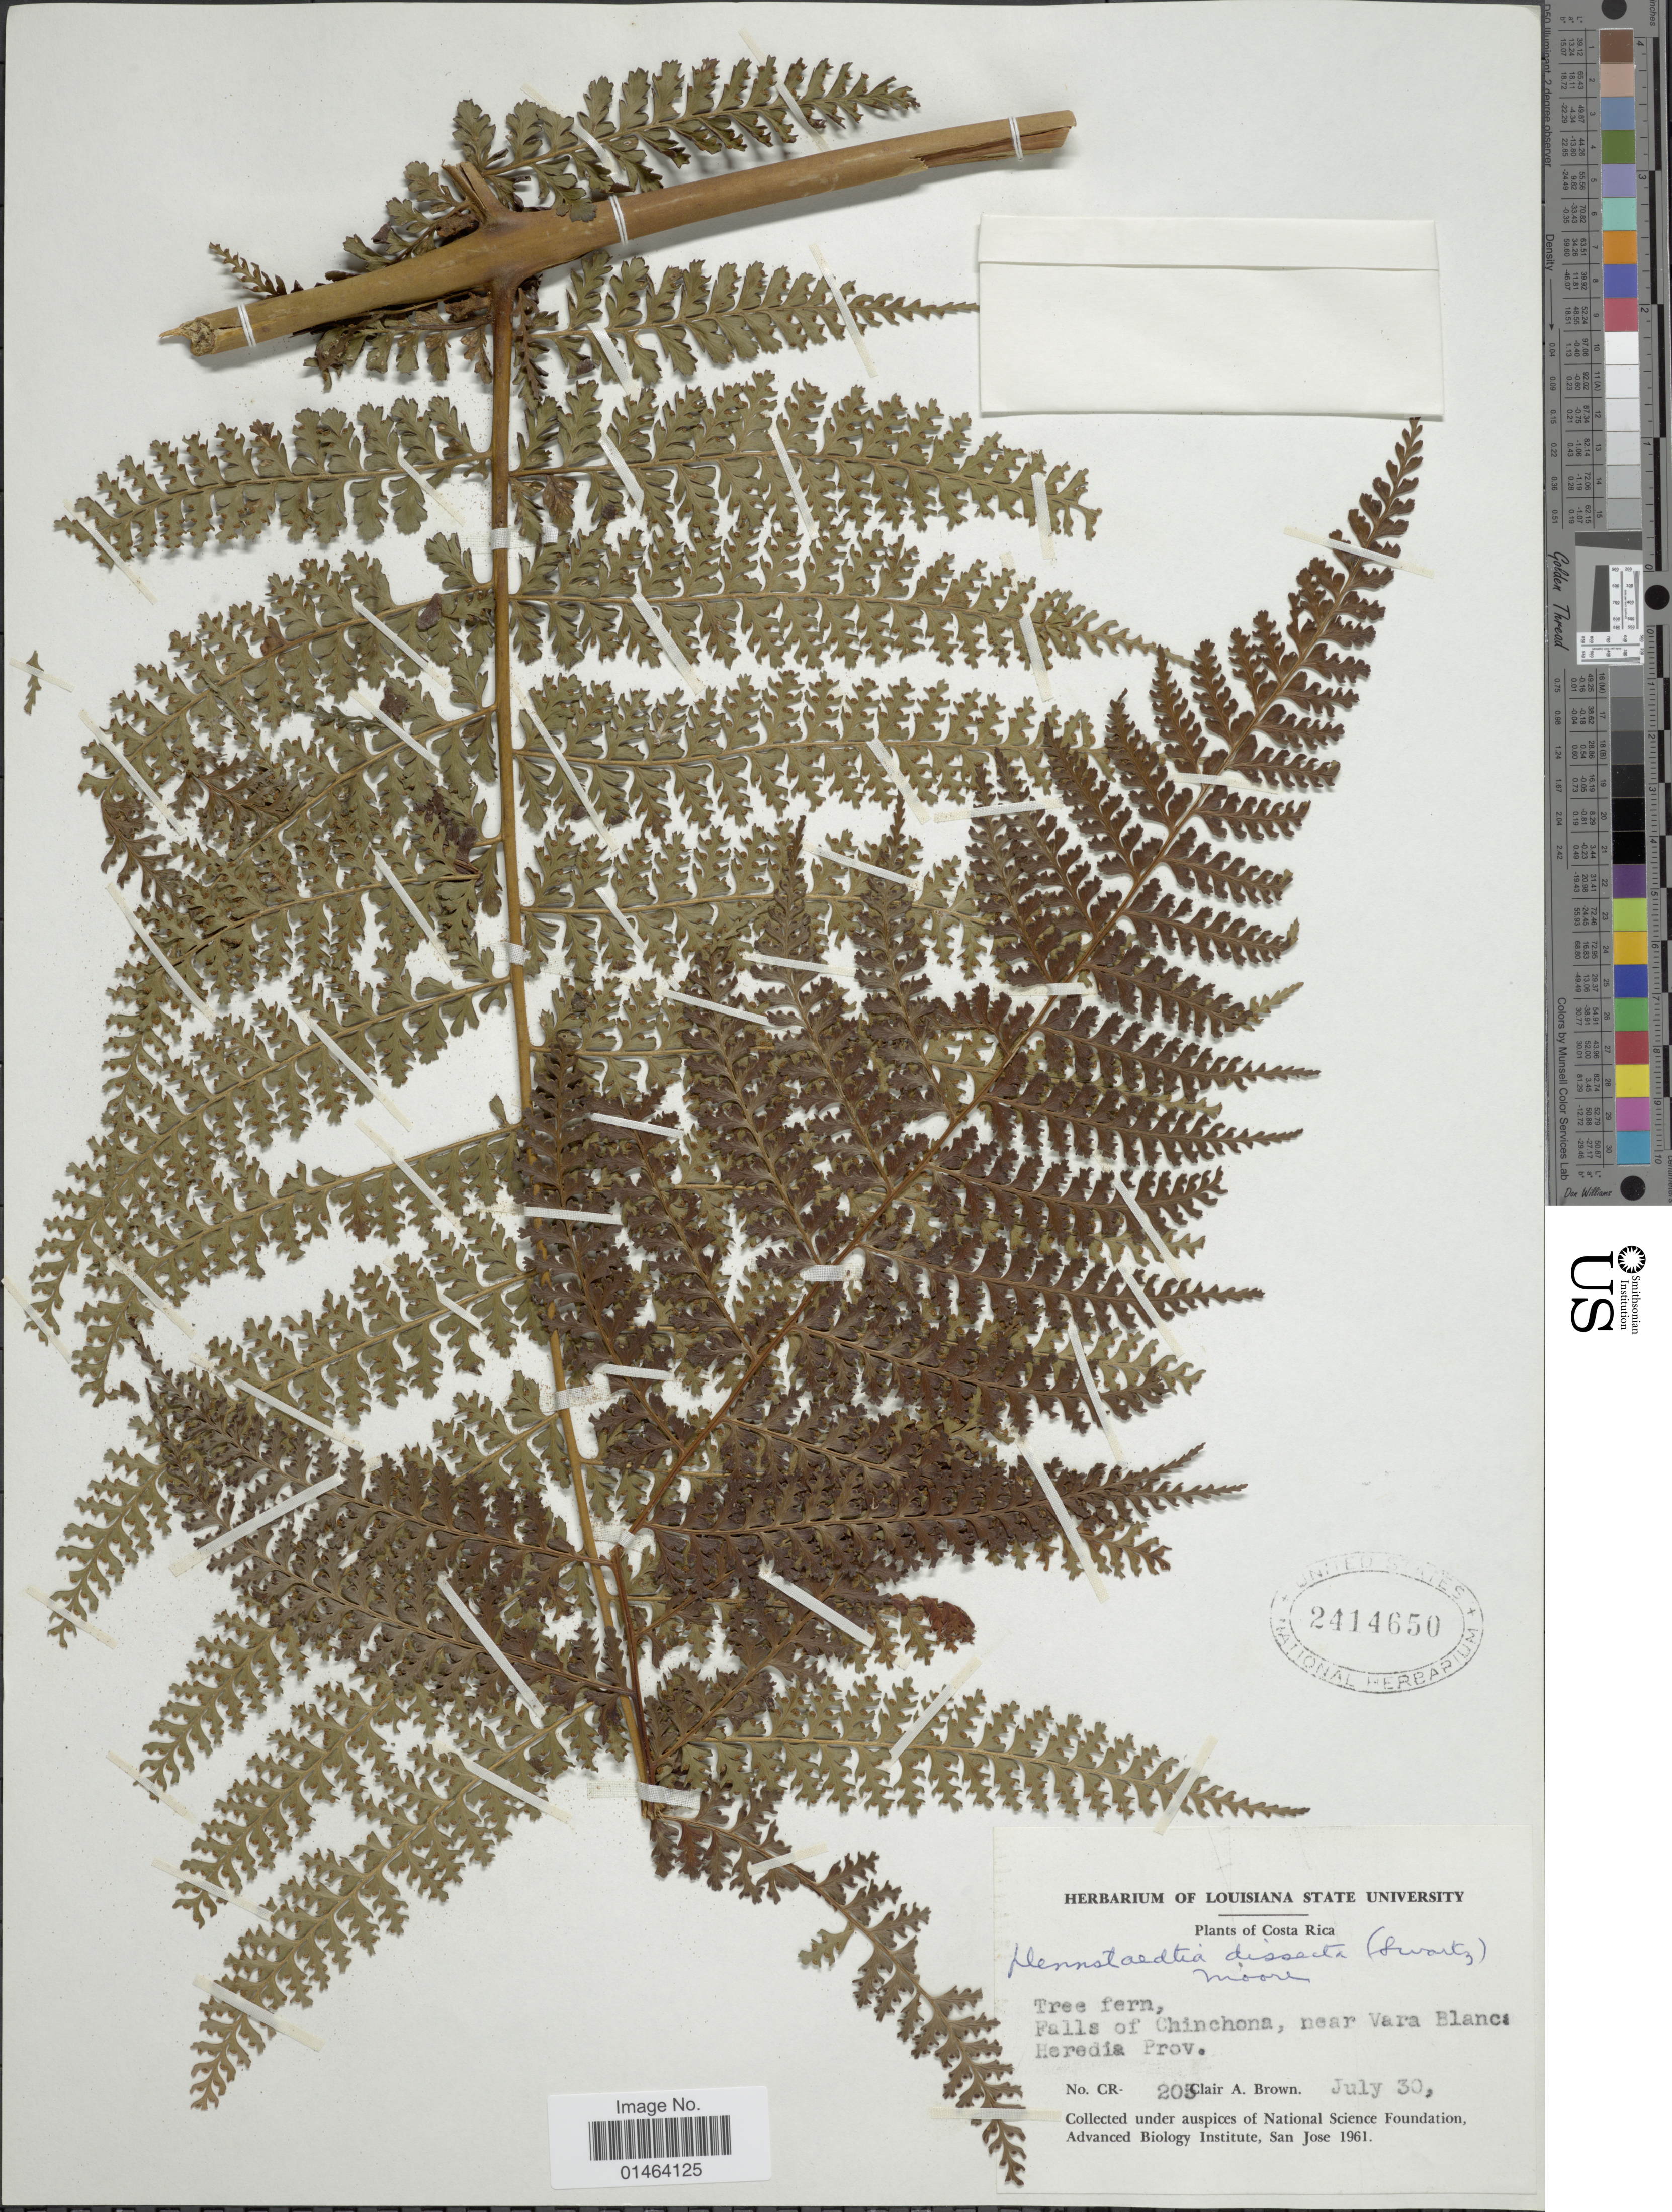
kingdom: Plantae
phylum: Tracheophyta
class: Polypodiopsida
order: Polypodiales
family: Dennstaedtiaceae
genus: Dennstaedtia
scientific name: Dennstaedtia cornuta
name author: (Kaulf.) Mett.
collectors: C. A. Brown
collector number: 205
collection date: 1961-07-30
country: Costa Rica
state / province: Heredia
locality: Costa Rica, Falls of Chinchona, near Vara Blanc.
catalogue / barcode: US 2414650